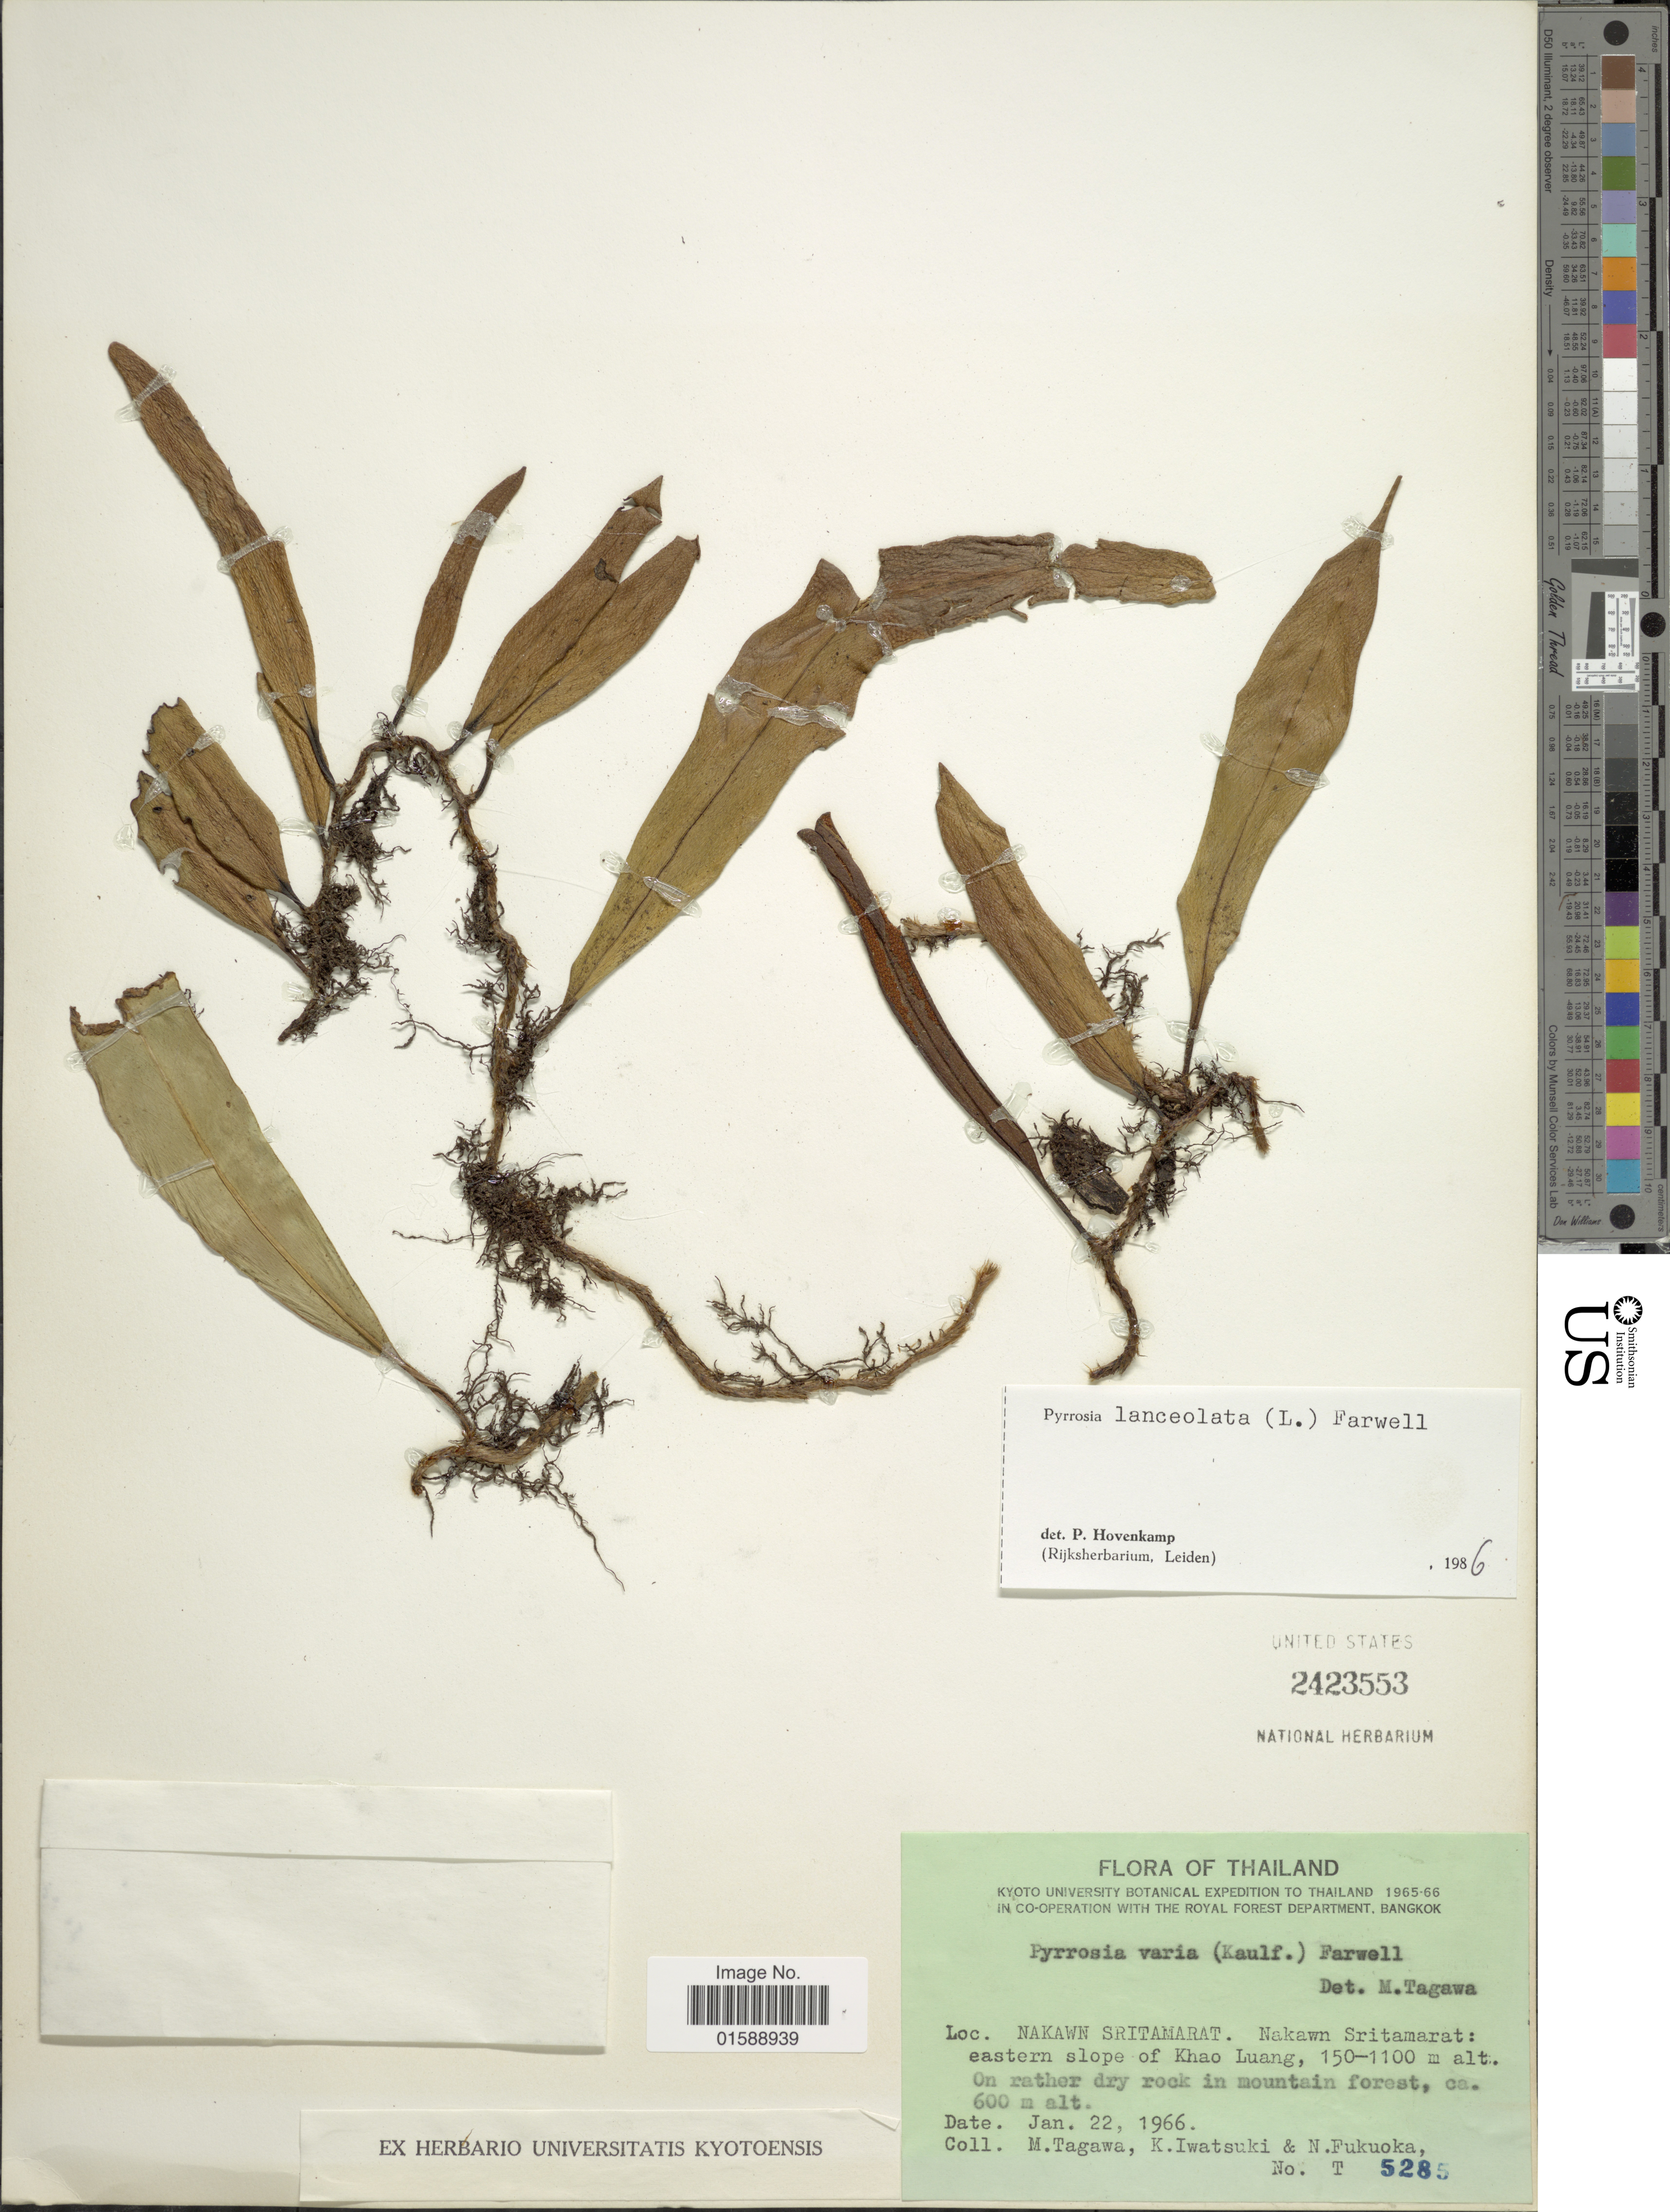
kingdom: Plantae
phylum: Tracheophyta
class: Polypodiopsida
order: Polypodiales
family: Polypodiaceae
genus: Pyrrosia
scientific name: Pyrrosia lanceolata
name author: (L.) Farw.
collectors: M. Tagawa, K. Iwatsuki & N. Fukuoka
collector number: T5285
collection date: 1966-01-22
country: Thailand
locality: Nakawn Sritamarat. Nakawn Sritamarat: eastern slope of Khao Luang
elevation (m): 600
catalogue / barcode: US 2423553